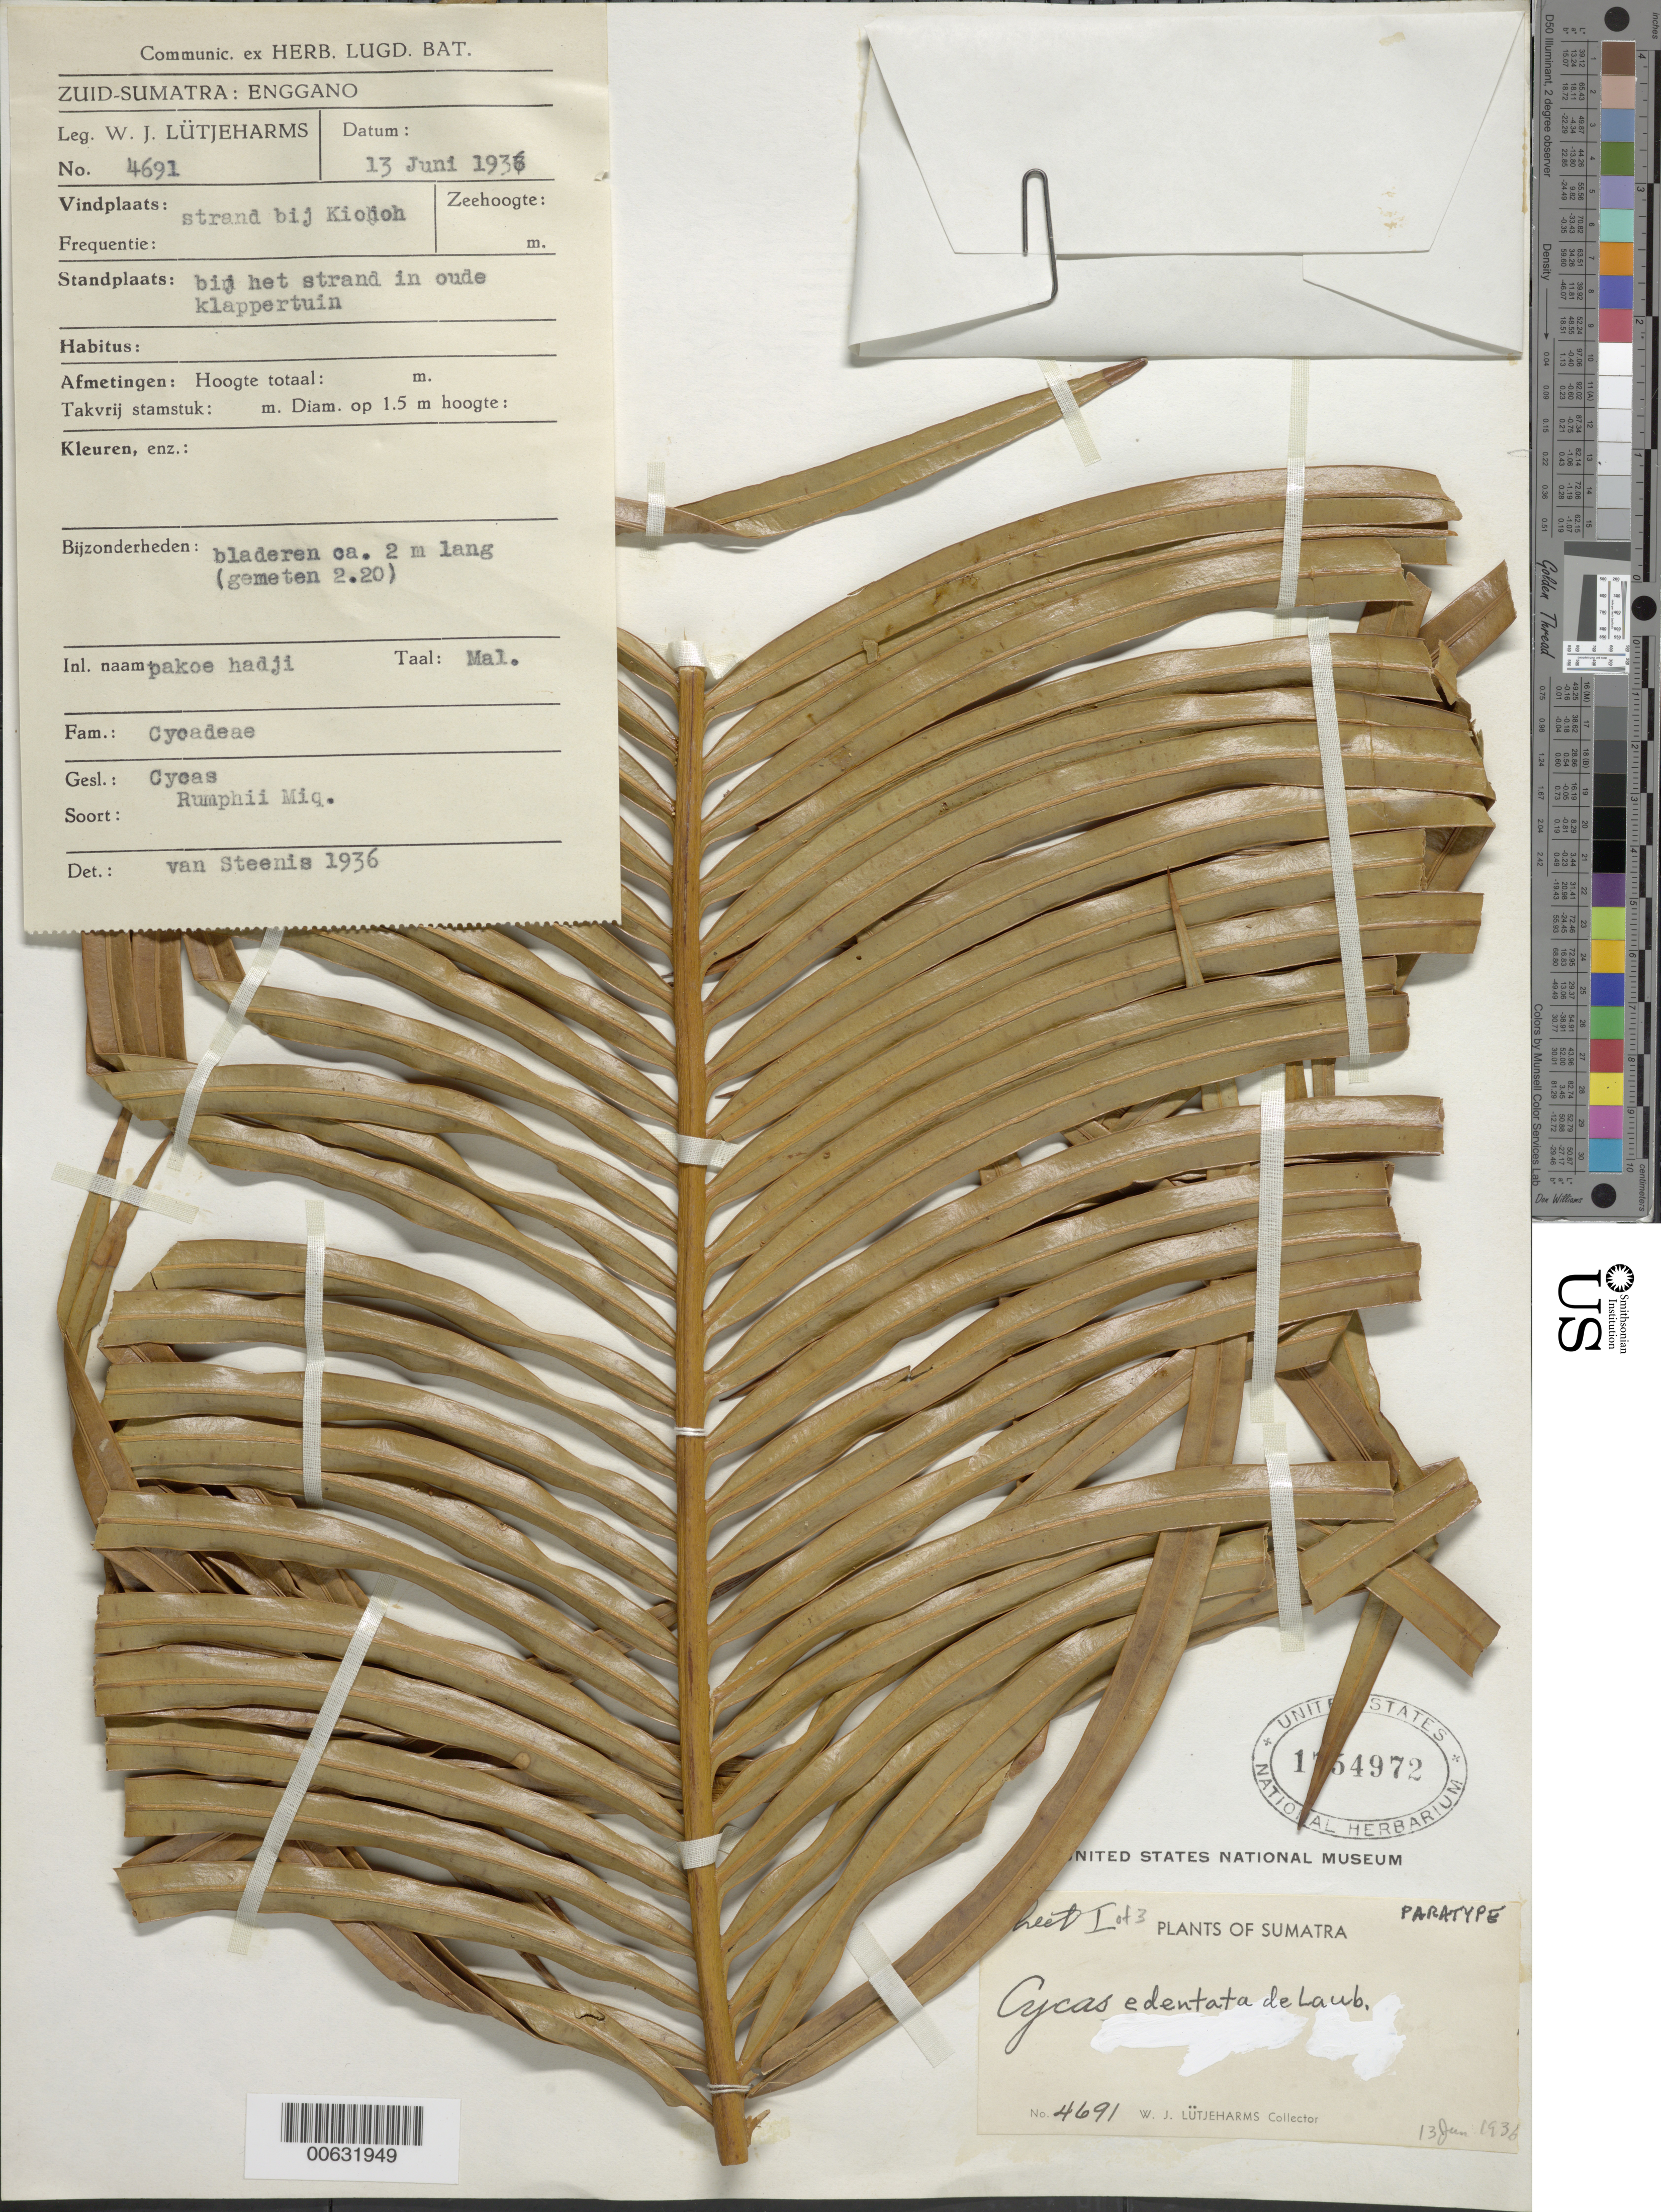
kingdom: Plantae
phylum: Tracheophyta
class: Cycadopsida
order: Cycadales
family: Cycadaceae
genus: Cycas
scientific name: Cycas edentata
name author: de Laub.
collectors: W. Lütjeharms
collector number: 4691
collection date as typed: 13 Jun 1936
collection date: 1936-06-13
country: Sri Lanka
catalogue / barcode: US 1754972